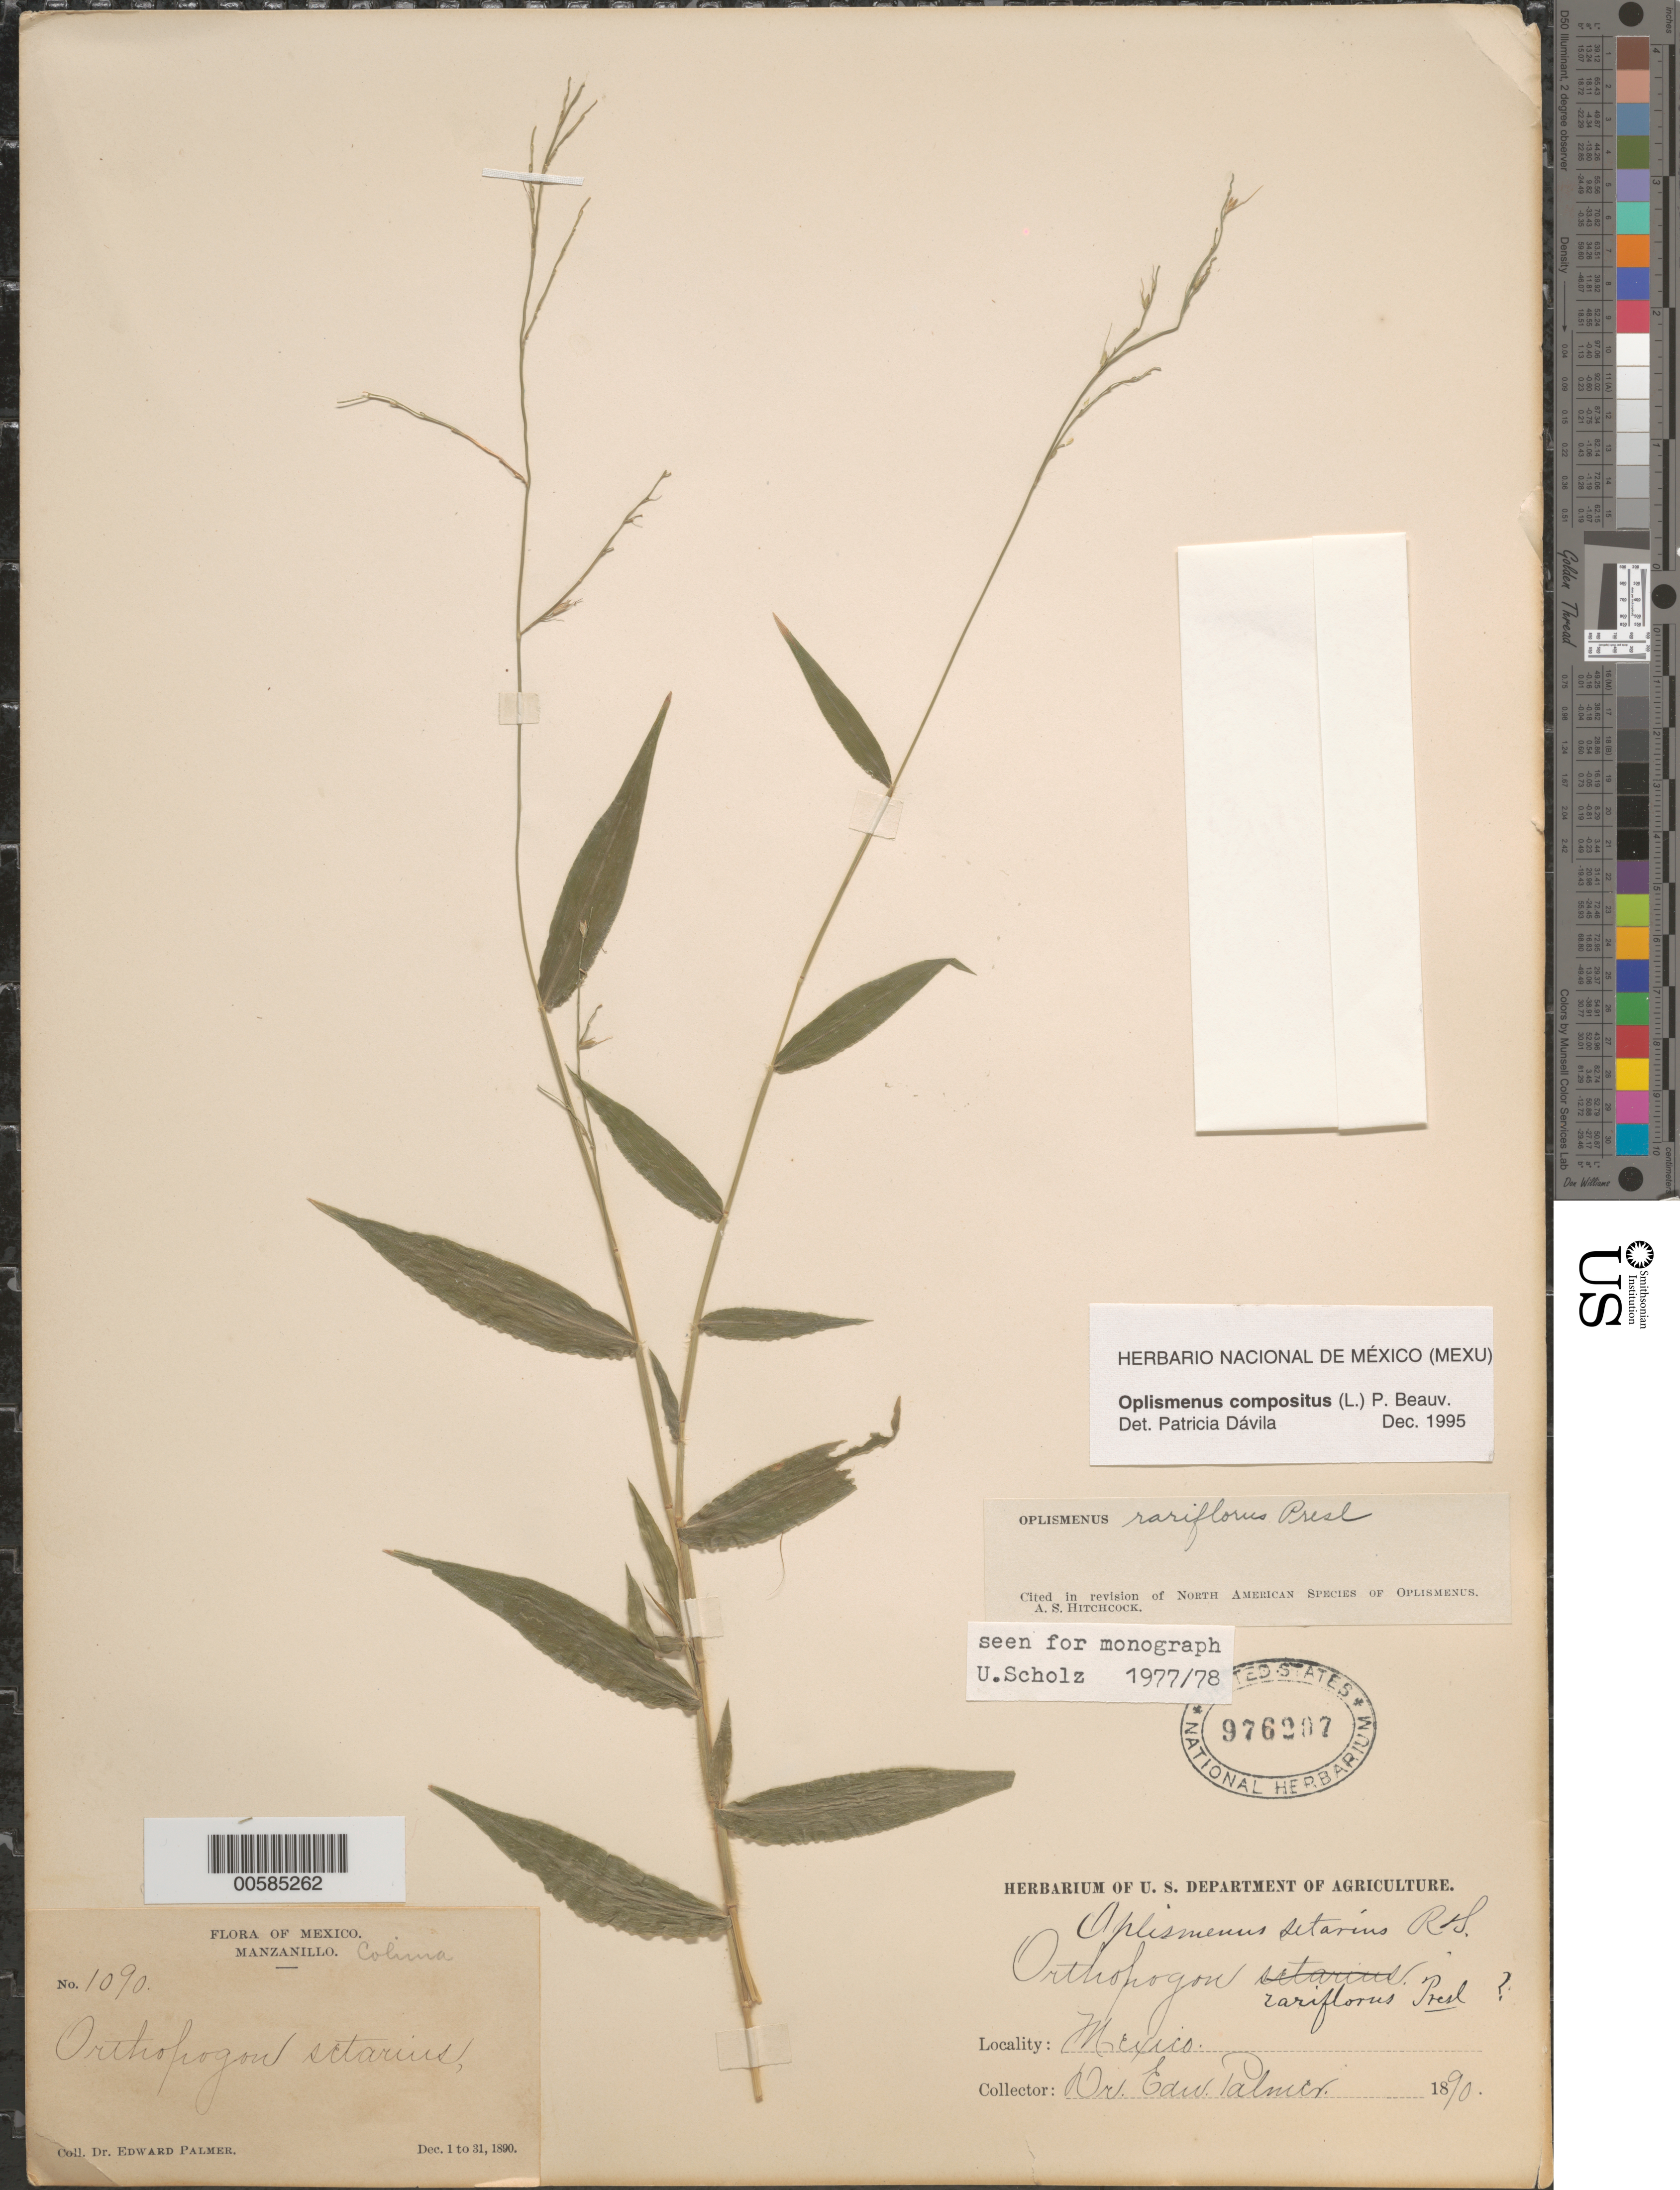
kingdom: Plantae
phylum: Tracheophyta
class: Liliopsida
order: Poales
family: Poaceae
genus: Oplismenus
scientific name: Oplismenus compositus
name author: (L.) P. Beauv.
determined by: Dávila, P. D.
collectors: E. Palmer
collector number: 1090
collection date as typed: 1 Dec 1890 to 31 Dec 1890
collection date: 1890-12-01/1890-12-31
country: Mexico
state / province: Colima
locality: Manzanillo.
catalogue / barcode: US 976207